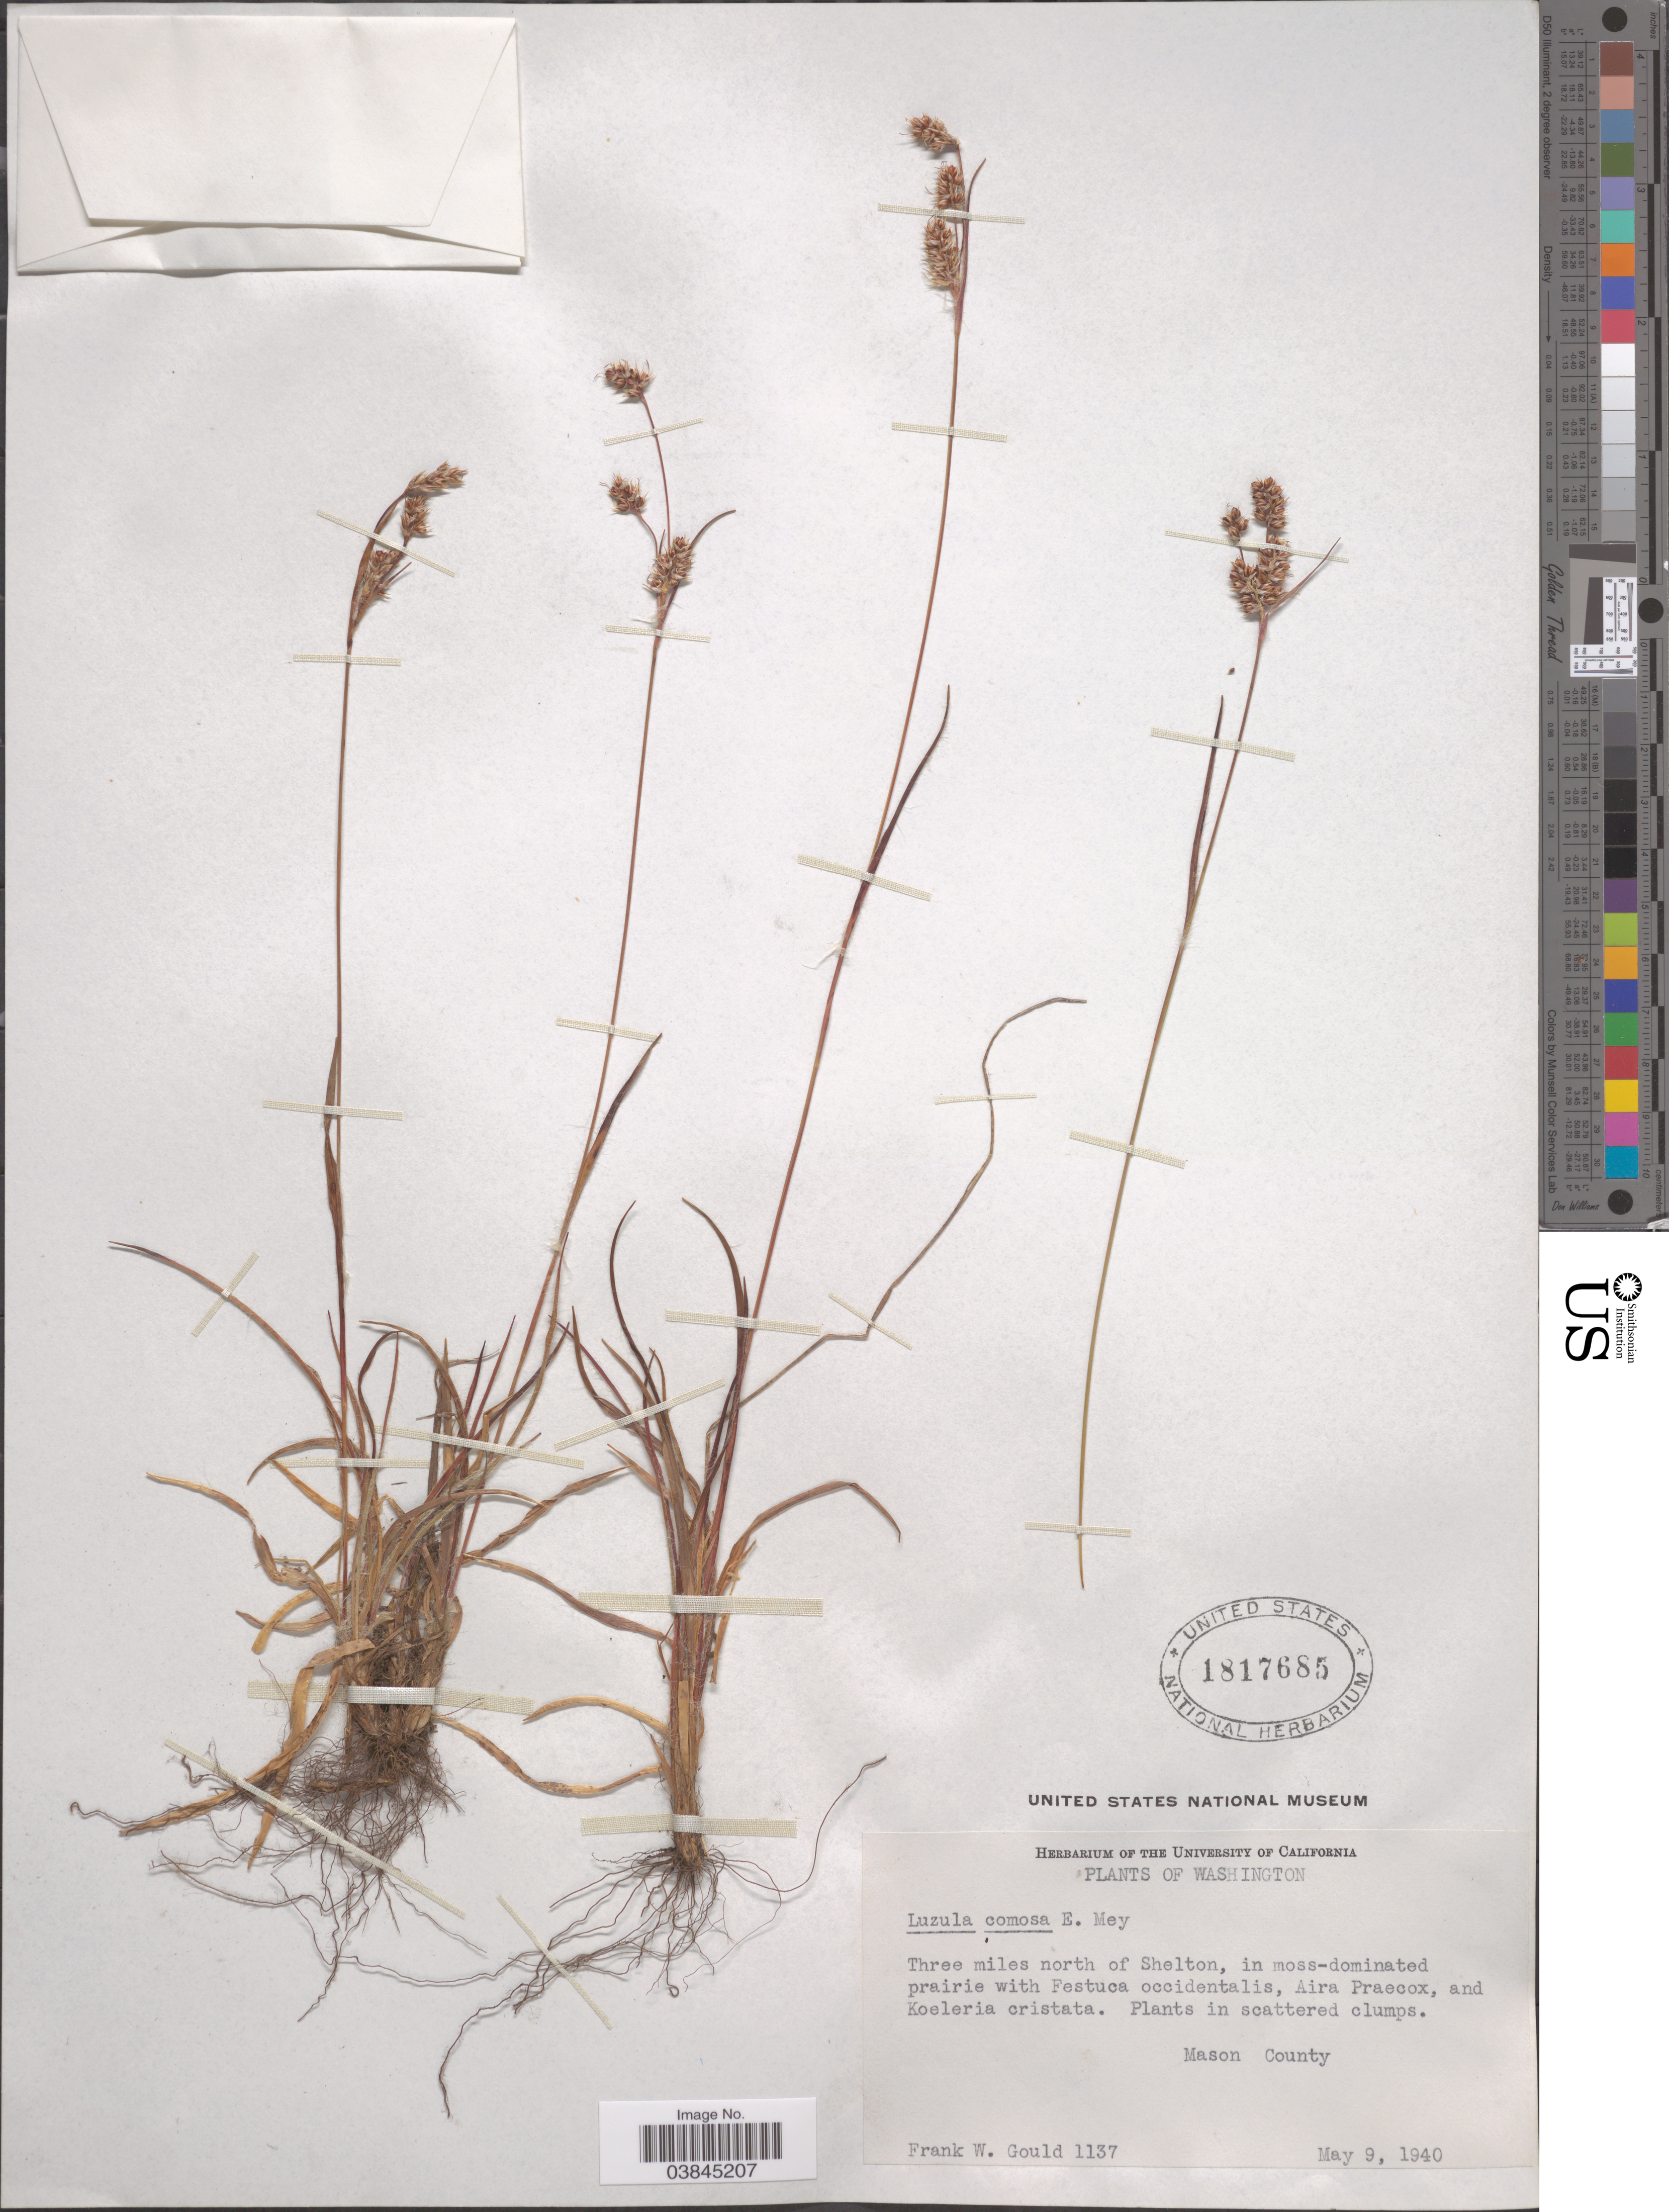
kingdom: Plantae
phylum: Tracheophyta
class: Liliopsida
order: Poales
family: Juncaceae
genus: Luzula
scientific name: Luzula campestris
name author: (L.) DC.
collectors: F. W. Gould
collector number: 1137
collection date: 1940-05-09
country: United States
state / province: Washington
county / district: Mason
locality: Three miles north of Shelton. Mason County.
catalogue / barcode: US 1817685